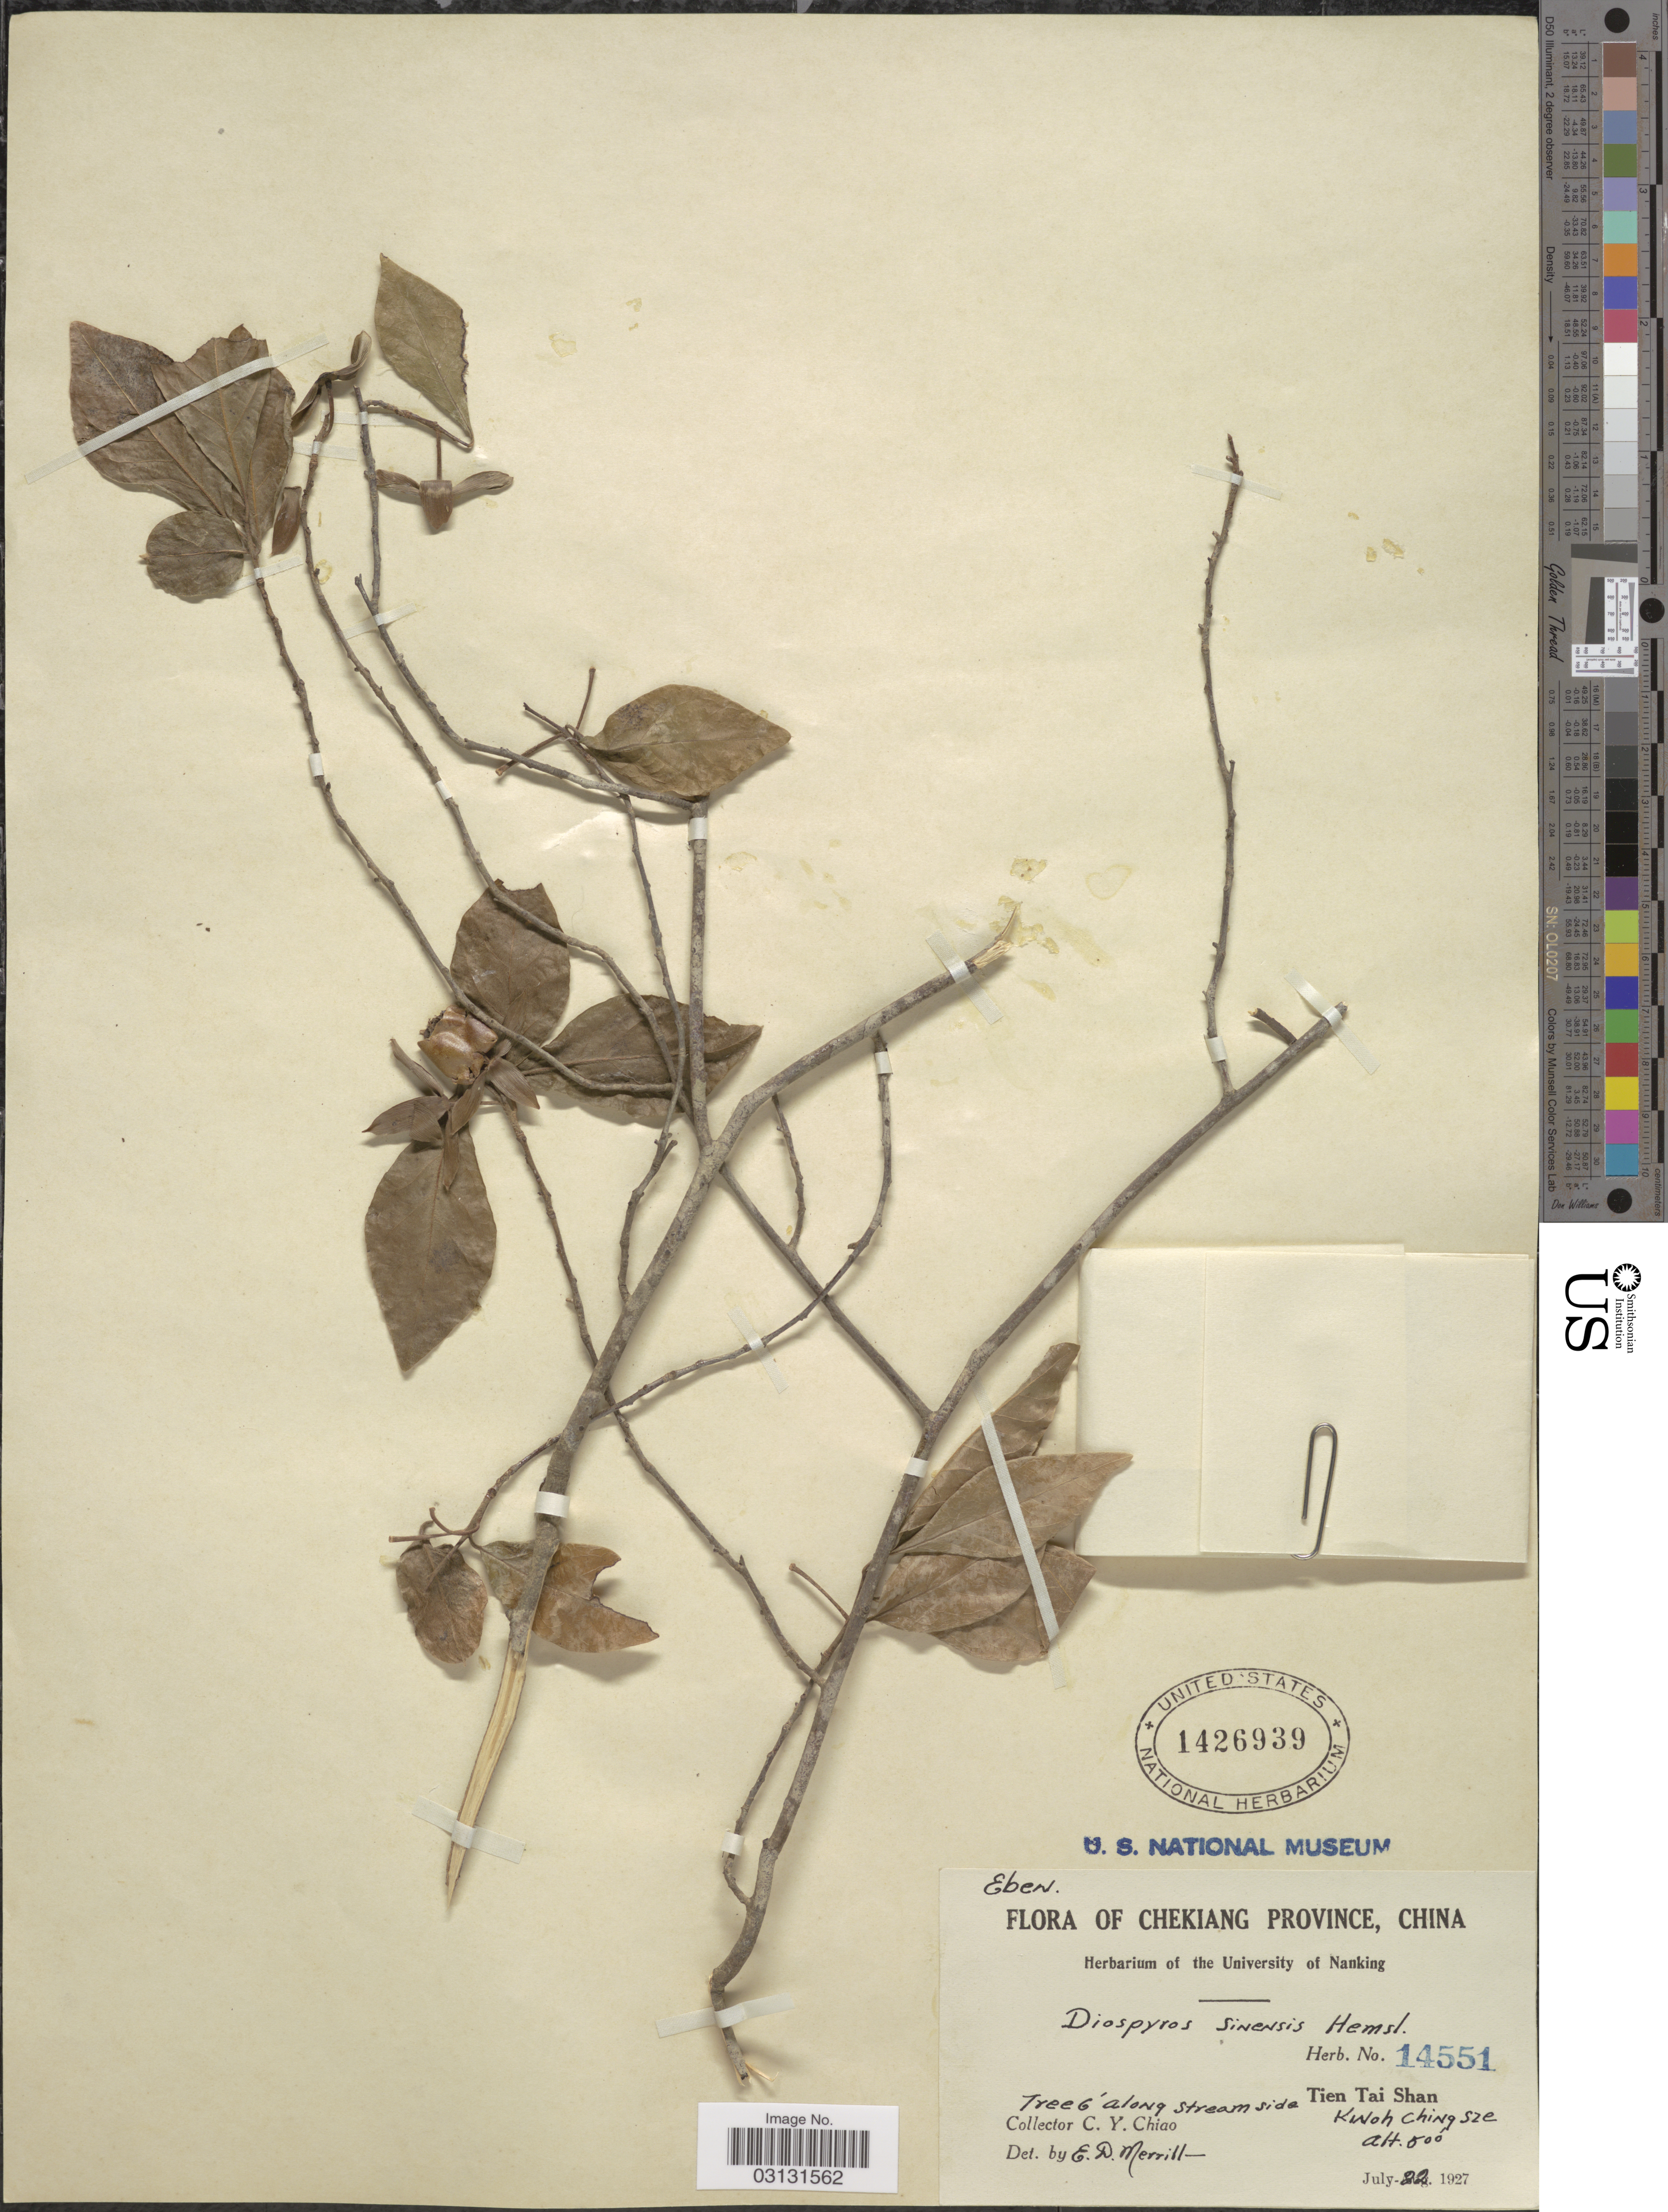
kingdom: Plantae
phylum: Tracheophyta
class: Magnoliopsida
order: Ericales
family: Ebenaceae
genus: Diospyros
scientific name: Diospyros cathayensis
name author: Steward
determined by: Strong, Mark T., (BOT), Smithsonian Institution - National Museum of Natural History (UNITED STATES)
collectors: C. Y. Chiao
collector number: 14551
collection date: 1927-07-22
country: China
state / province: Zhejiang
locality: Chekiang. Tien Tai Shan, Kwo Ching Sze.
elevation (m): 152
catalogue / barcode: US 1426939